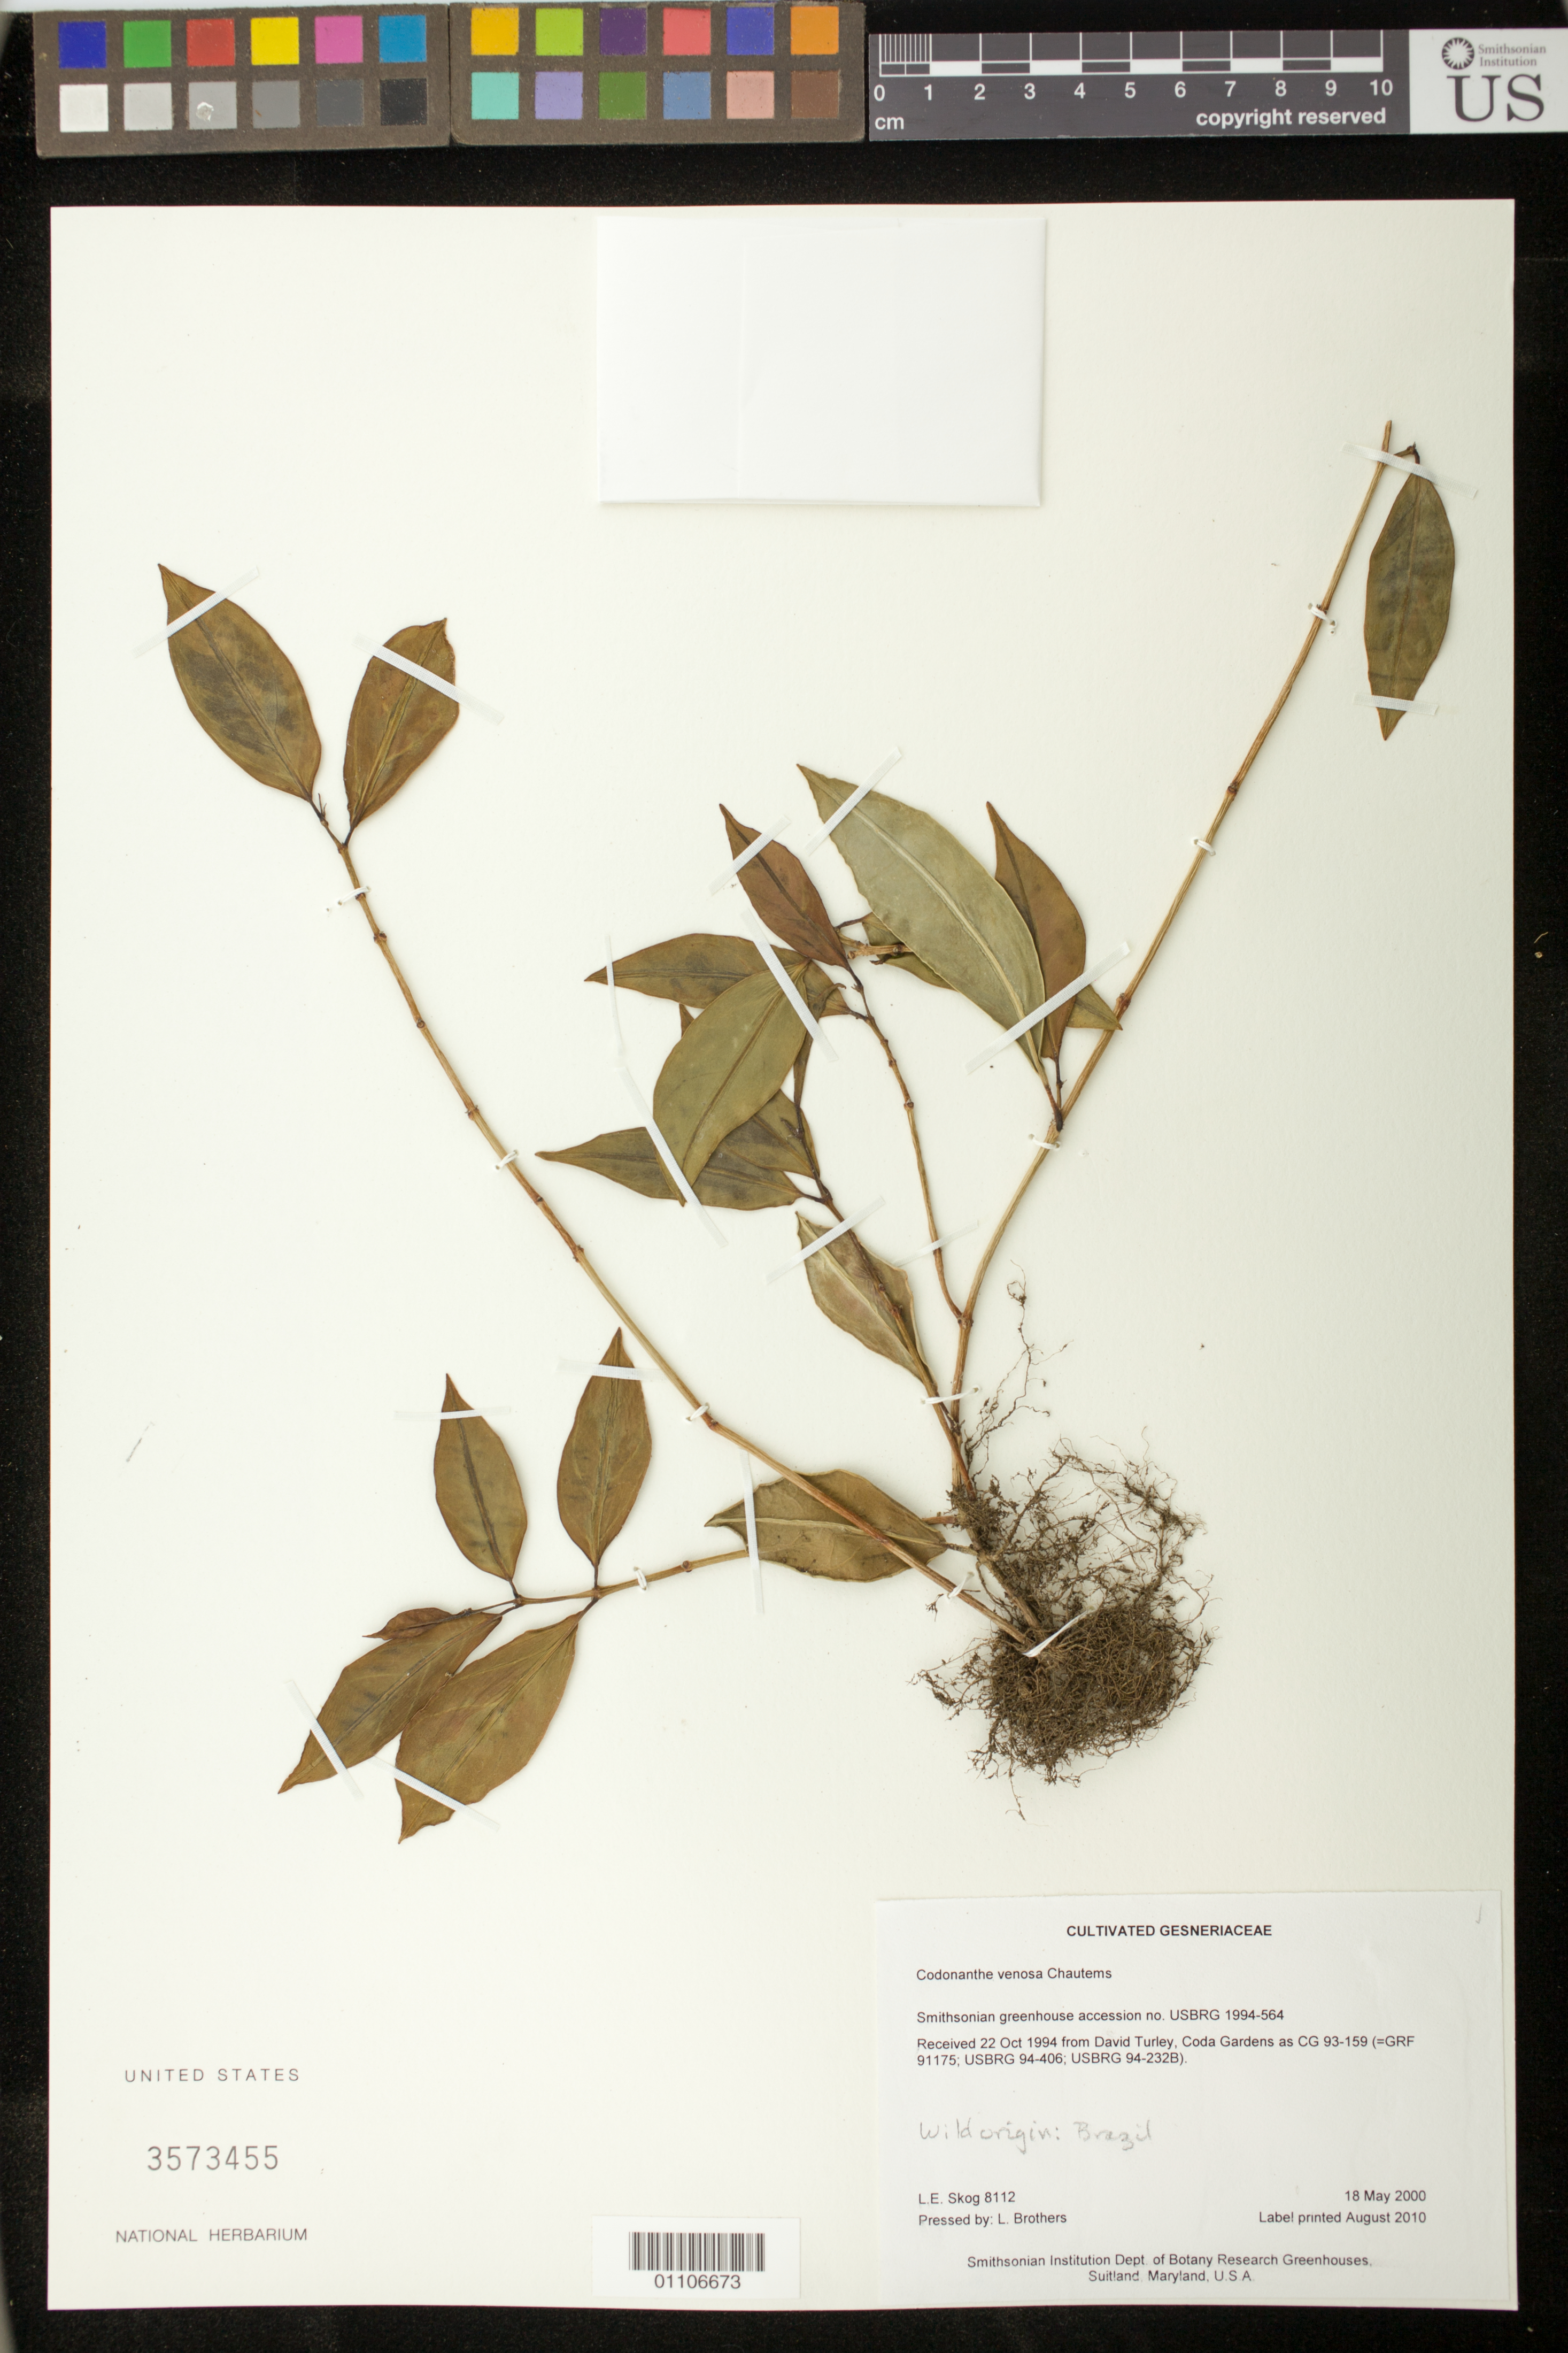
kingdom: Plantae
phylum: Tracheophyta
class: Magnoliopsida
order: Lamiales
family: Gesneriaceae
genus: Codonanthe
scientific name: Codonanthe venosa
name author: Chautems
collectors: L. E. Skog & L. Brothers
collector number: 8112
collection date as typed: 18 May 2000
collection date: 2000-05-18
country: United States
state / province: Maryland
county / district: Prince George's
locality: Smithsonian Institution Dept. of Botany Research Greenhouses, Suitland, Maryland, U.S.A.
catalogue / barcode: US 3573455